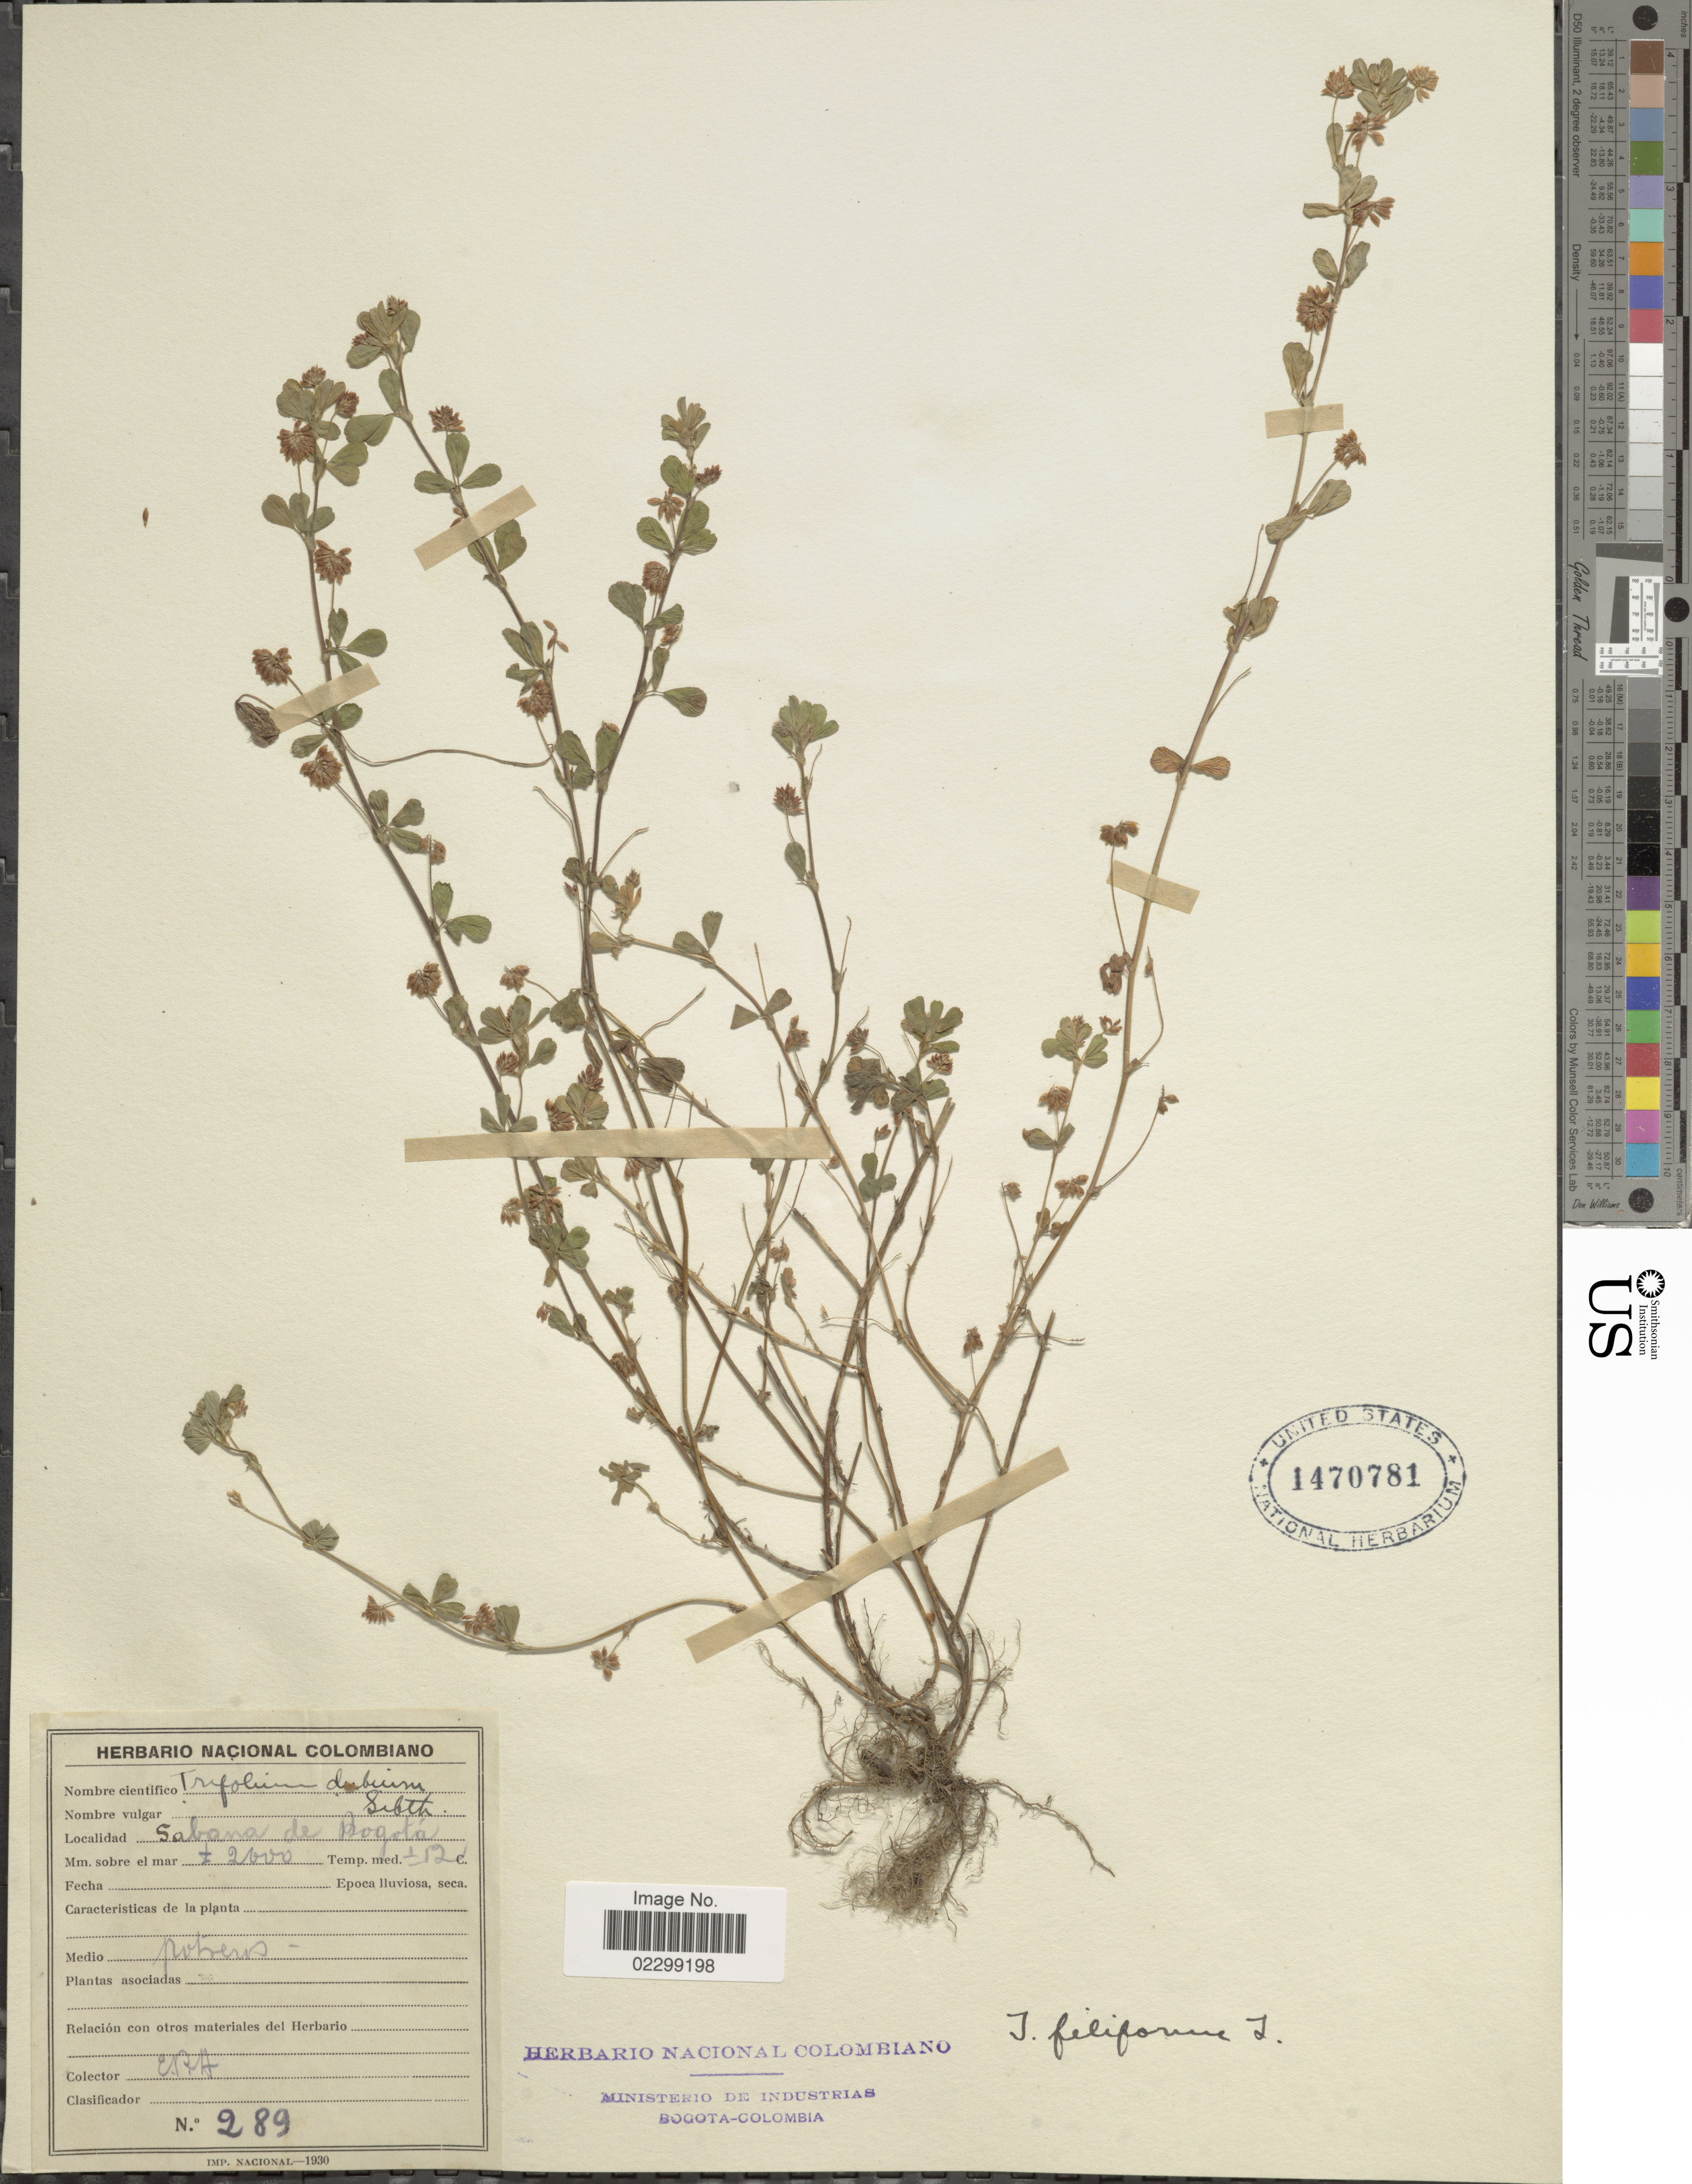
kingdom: Plantae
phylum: Tracheophyta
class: Magnoliopsida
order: Fabales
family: Fabaceae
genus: Trifolium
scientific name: Trifolium dubium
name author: Sibth.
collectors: E. Pérez Arbeláez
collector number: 289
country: Colombia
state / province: Bogota D.C.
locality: Sabana de Bogotá, potreros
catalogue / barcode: US 1470781